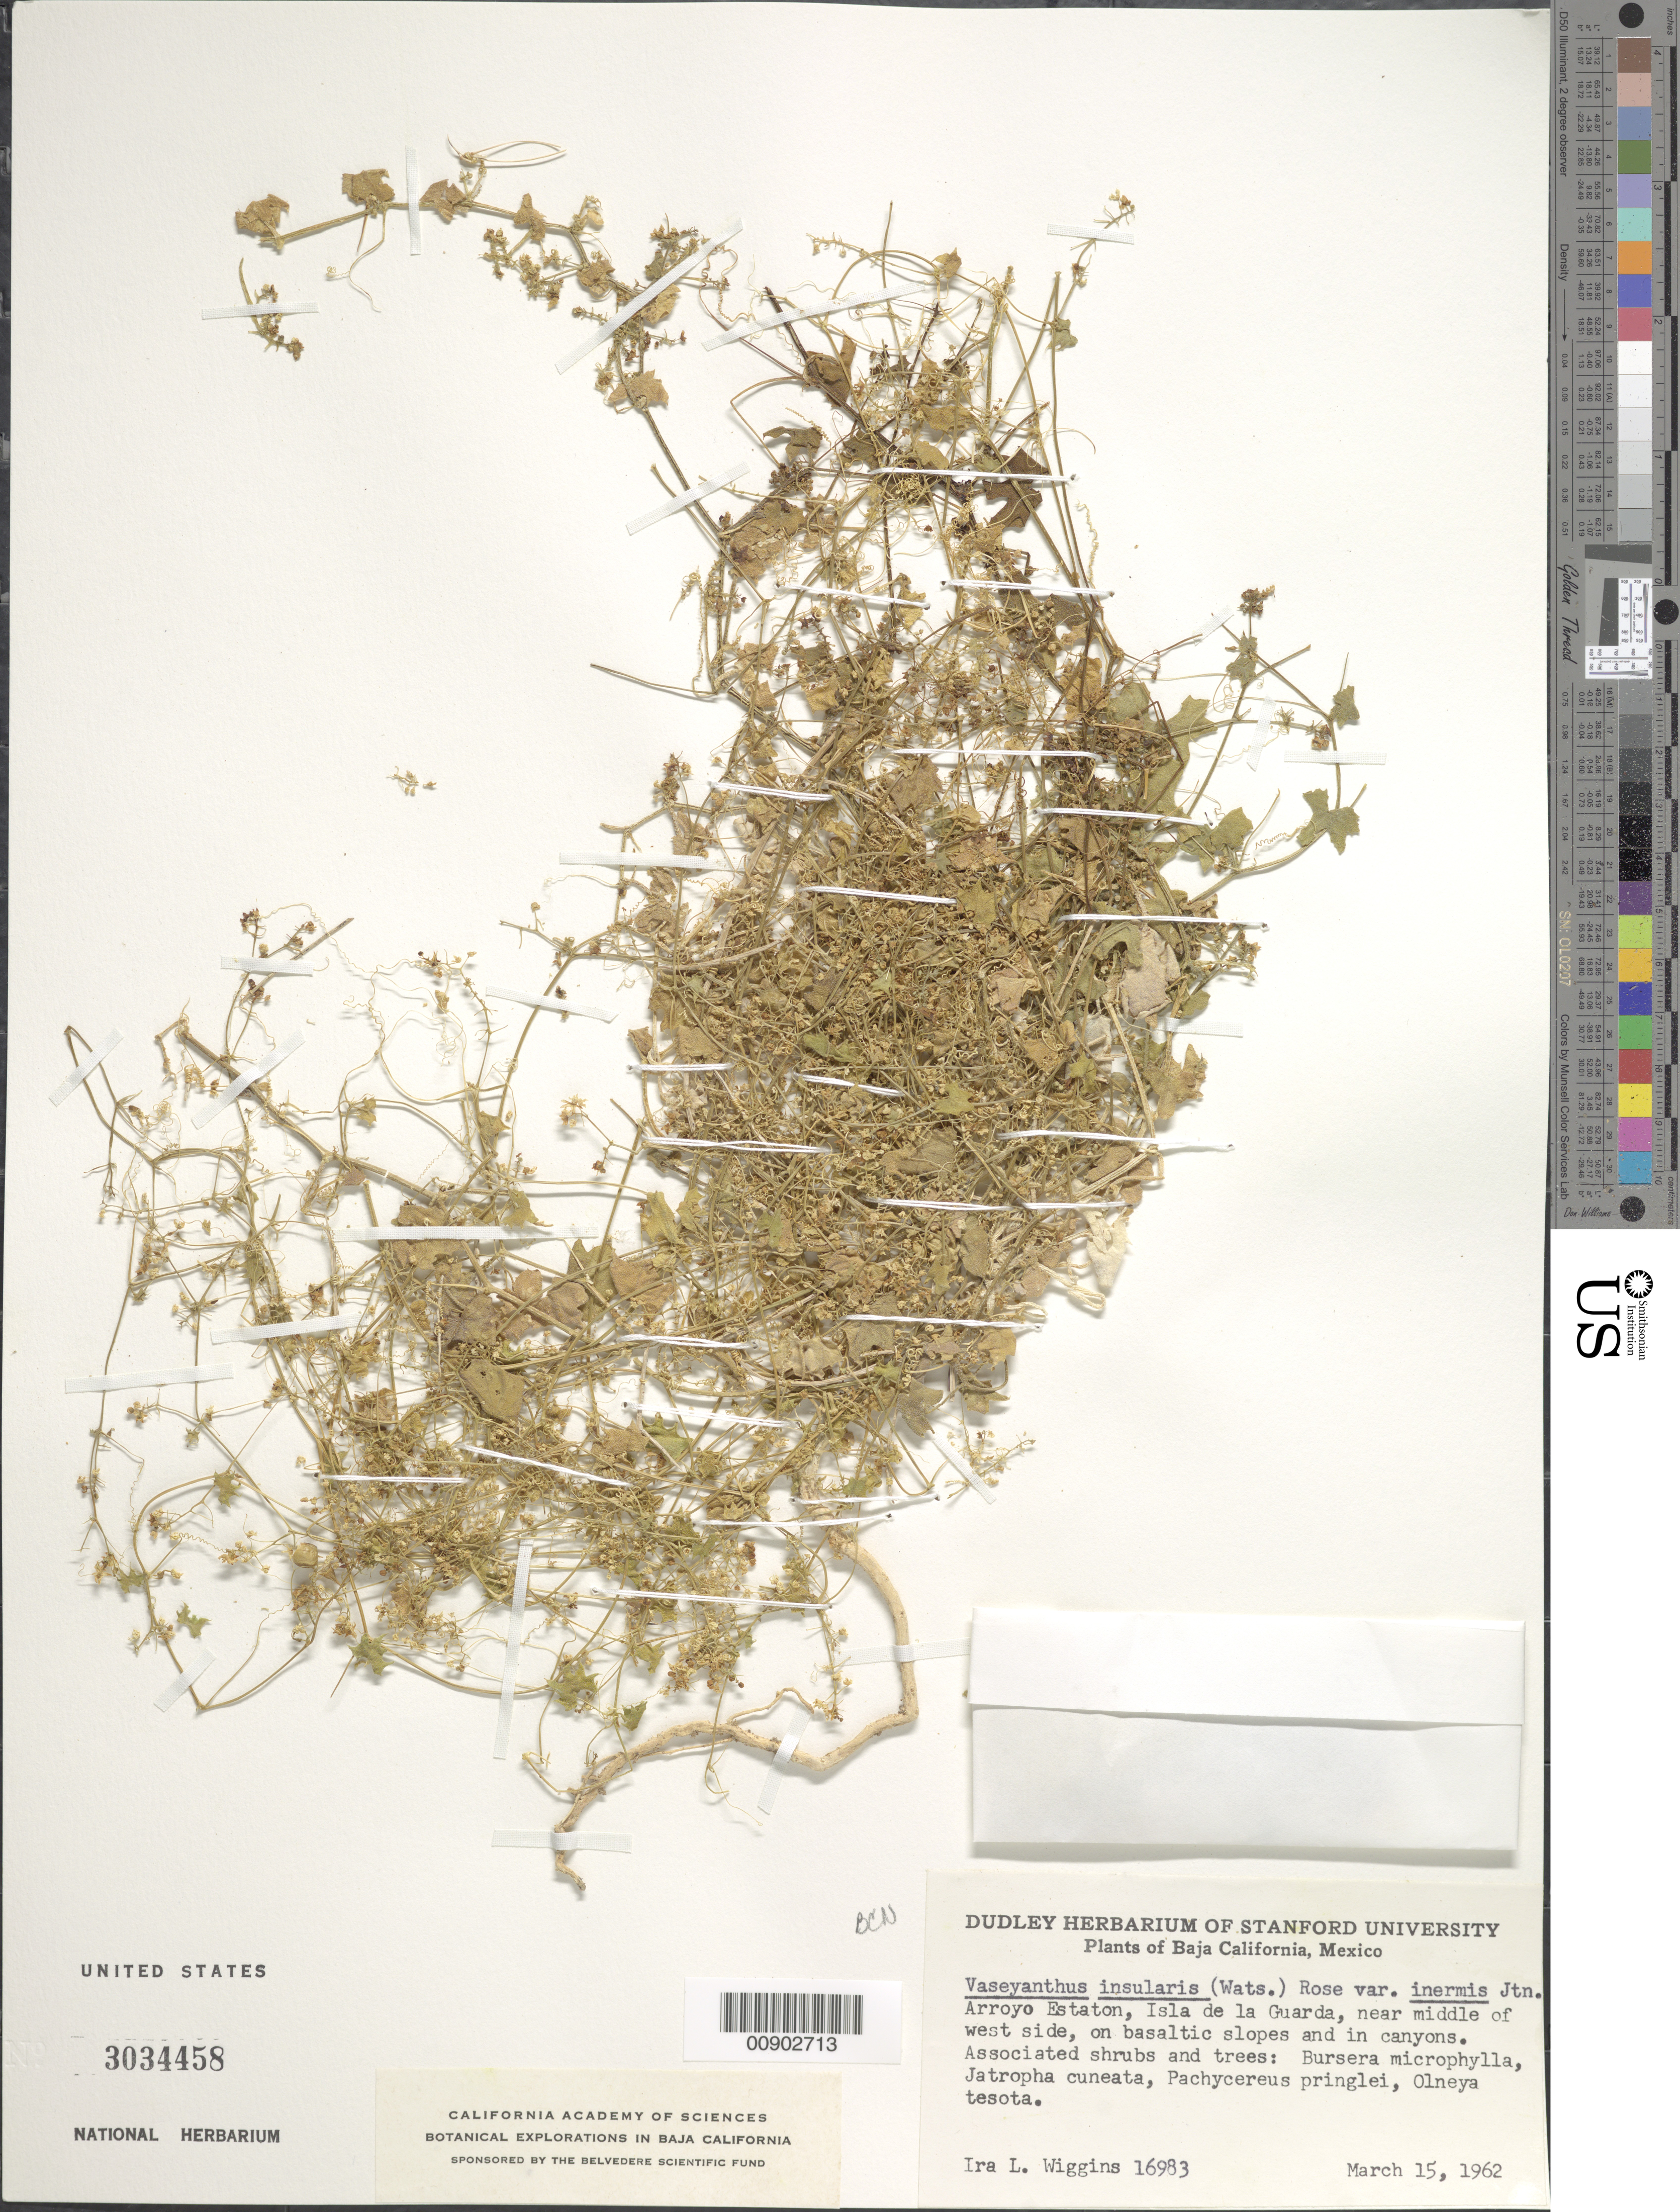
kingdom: Plantae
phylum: Tracheophyta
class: Magnoliopsida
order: Cucurbitales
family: Cucurbitaceae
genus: Echinopepon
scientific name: Echinopepon insularis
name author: S. Watson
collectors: I. L. Wiggins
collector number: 16983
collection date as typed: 15 Mar 1962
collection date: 1962-03-15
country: Mexico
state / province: Baja California Norte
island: Angel de la Guarda I.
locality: Arroyo Estaton, Isla de la Guarda, near middle of west side.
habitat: On basaltic slopes and in canyons. Associated shrubs & trees: Bursera microphylla, Jatropha cuneata, Pachycereus pringlei,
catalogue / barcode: US 3034458